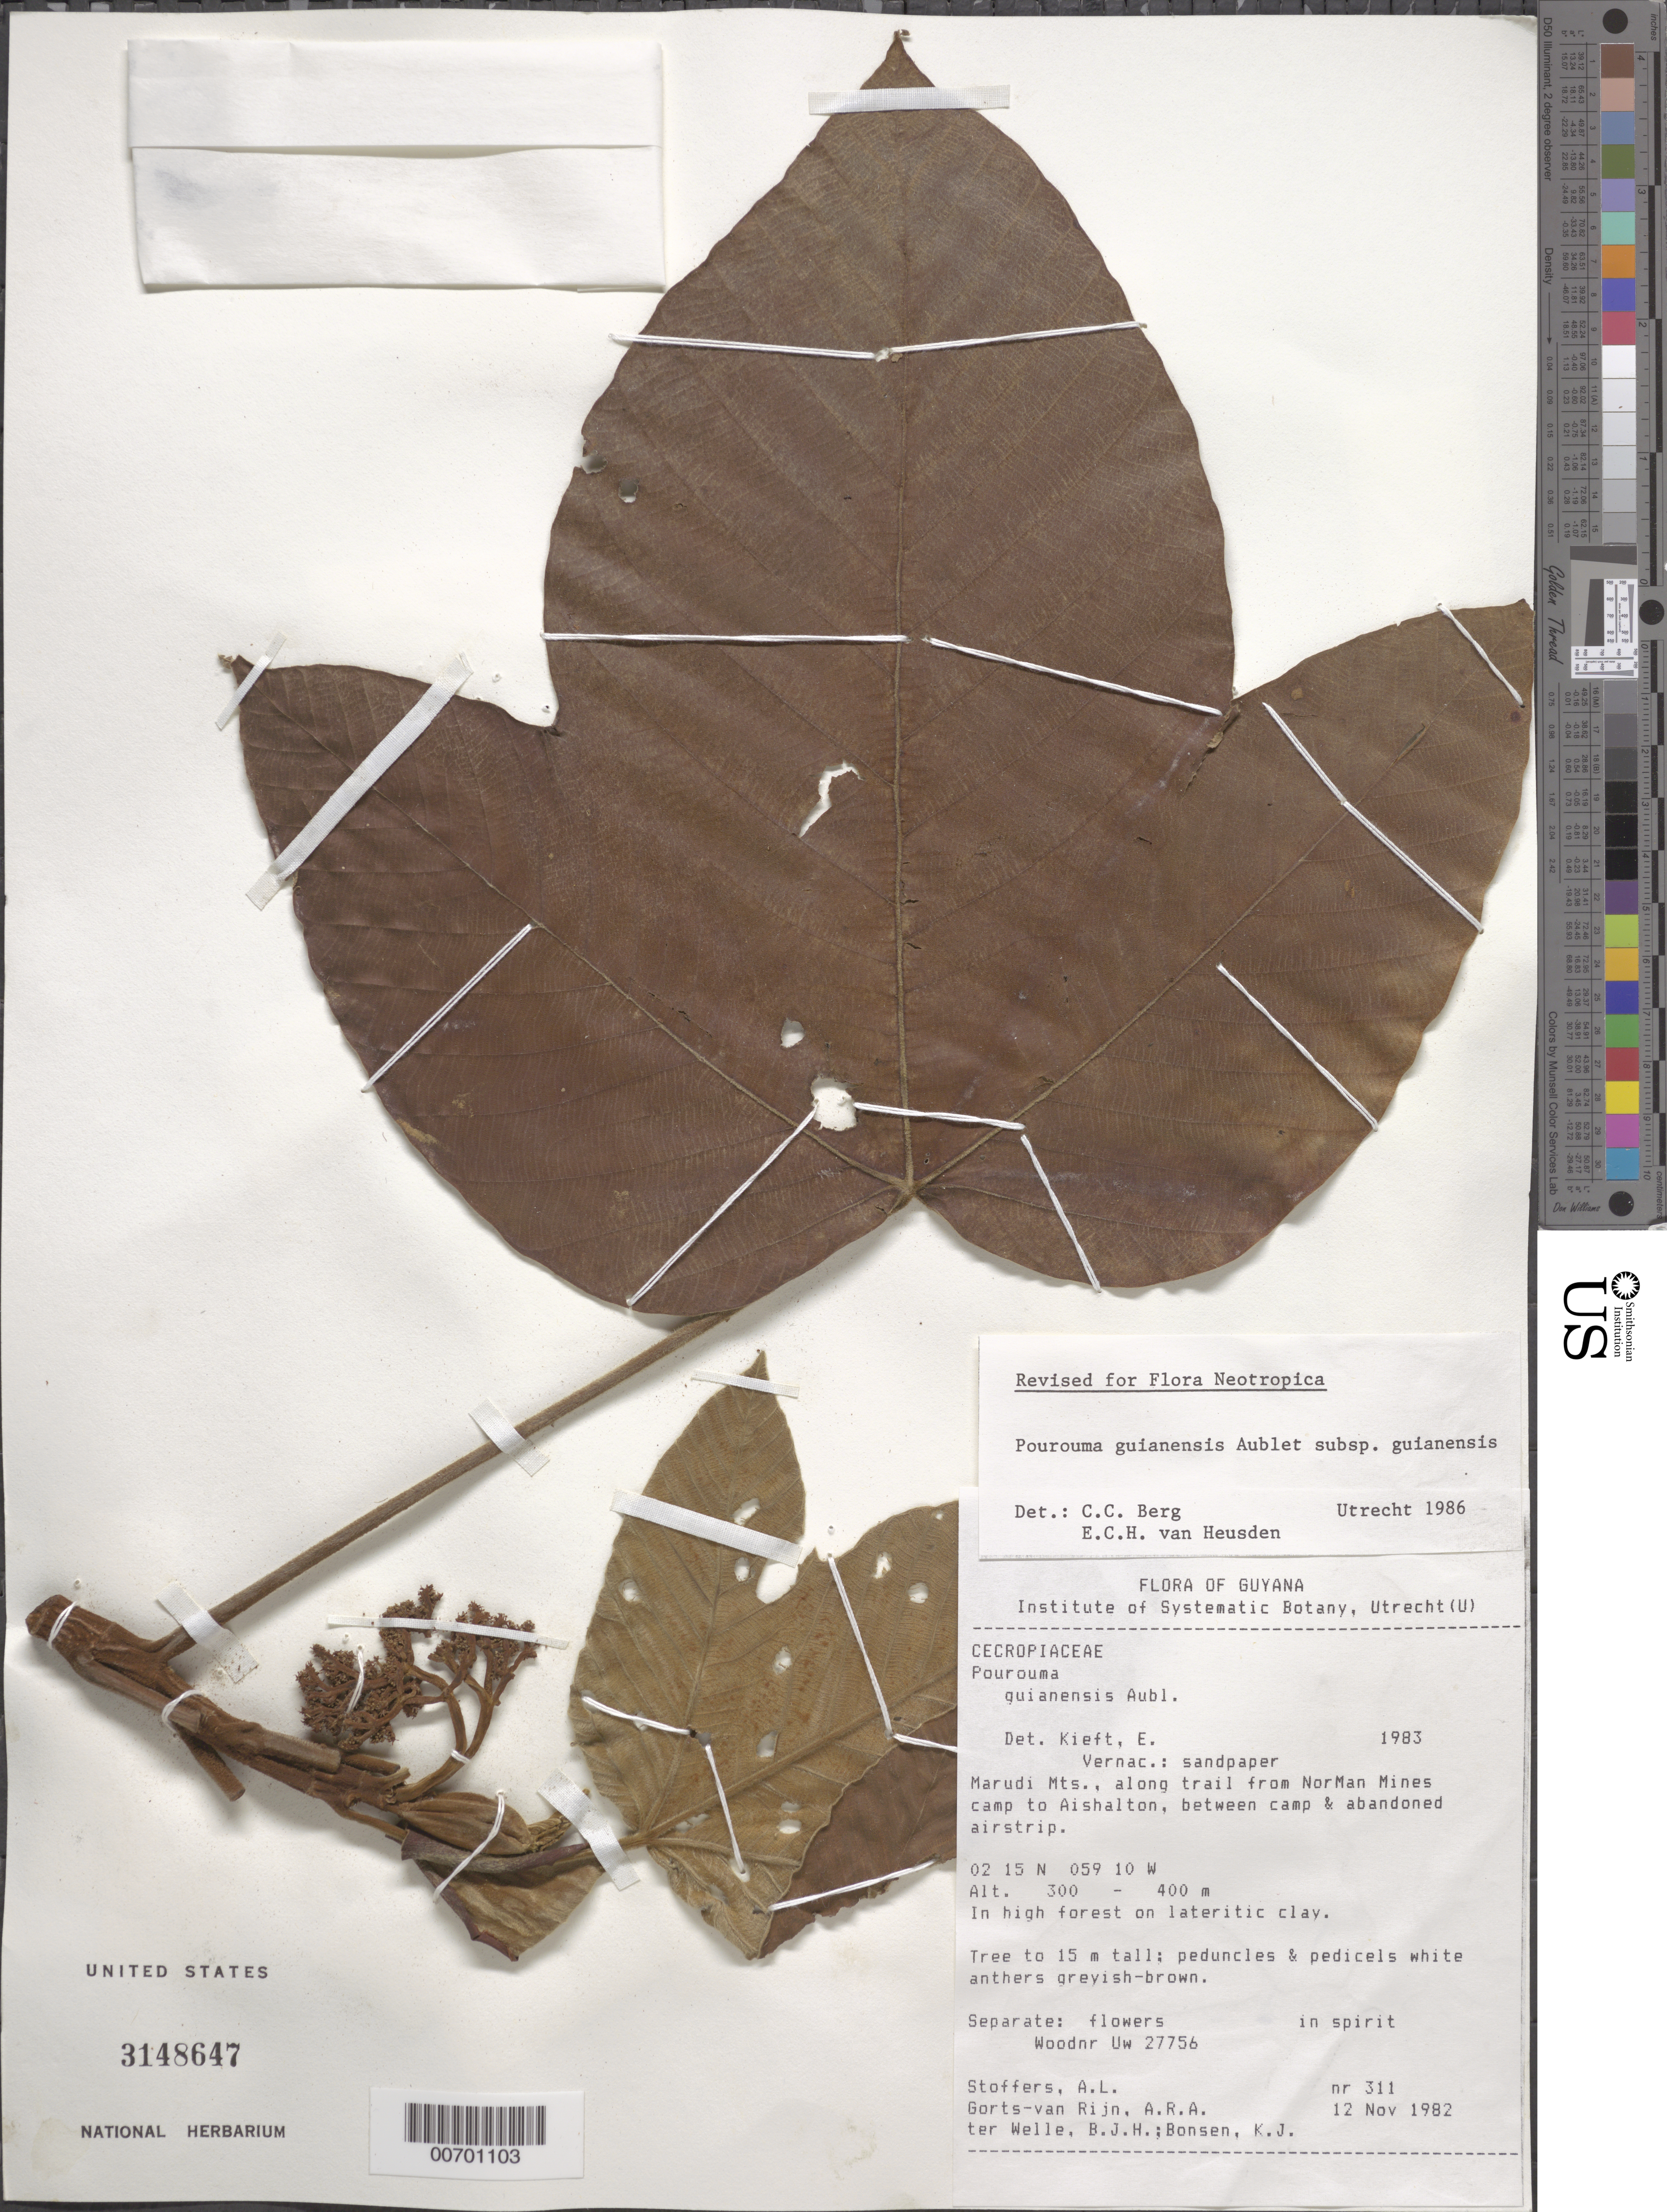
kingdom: Plantae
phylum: Tracheophyta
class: Magnoliopsida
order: Rosales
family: Urticaceae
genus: Pourouma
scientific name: Pourouma guianensis subsp. guianensis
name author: Aubl.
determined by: Berg, C. C.; Heusden, E. C.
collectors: A. Stoffers, A. .R. A. Görts-van Rijn, B. Welle & K. Bonsen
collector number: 311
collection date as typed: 12-Nov-82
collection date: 1982-11-12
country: Guyana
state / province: U. Takutu-U. Essequibo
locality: Marudi Mts., along trail from NorMan Mines to Aishalton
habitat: High forest on lateritic clay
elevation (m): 300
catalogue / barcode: US 3148647